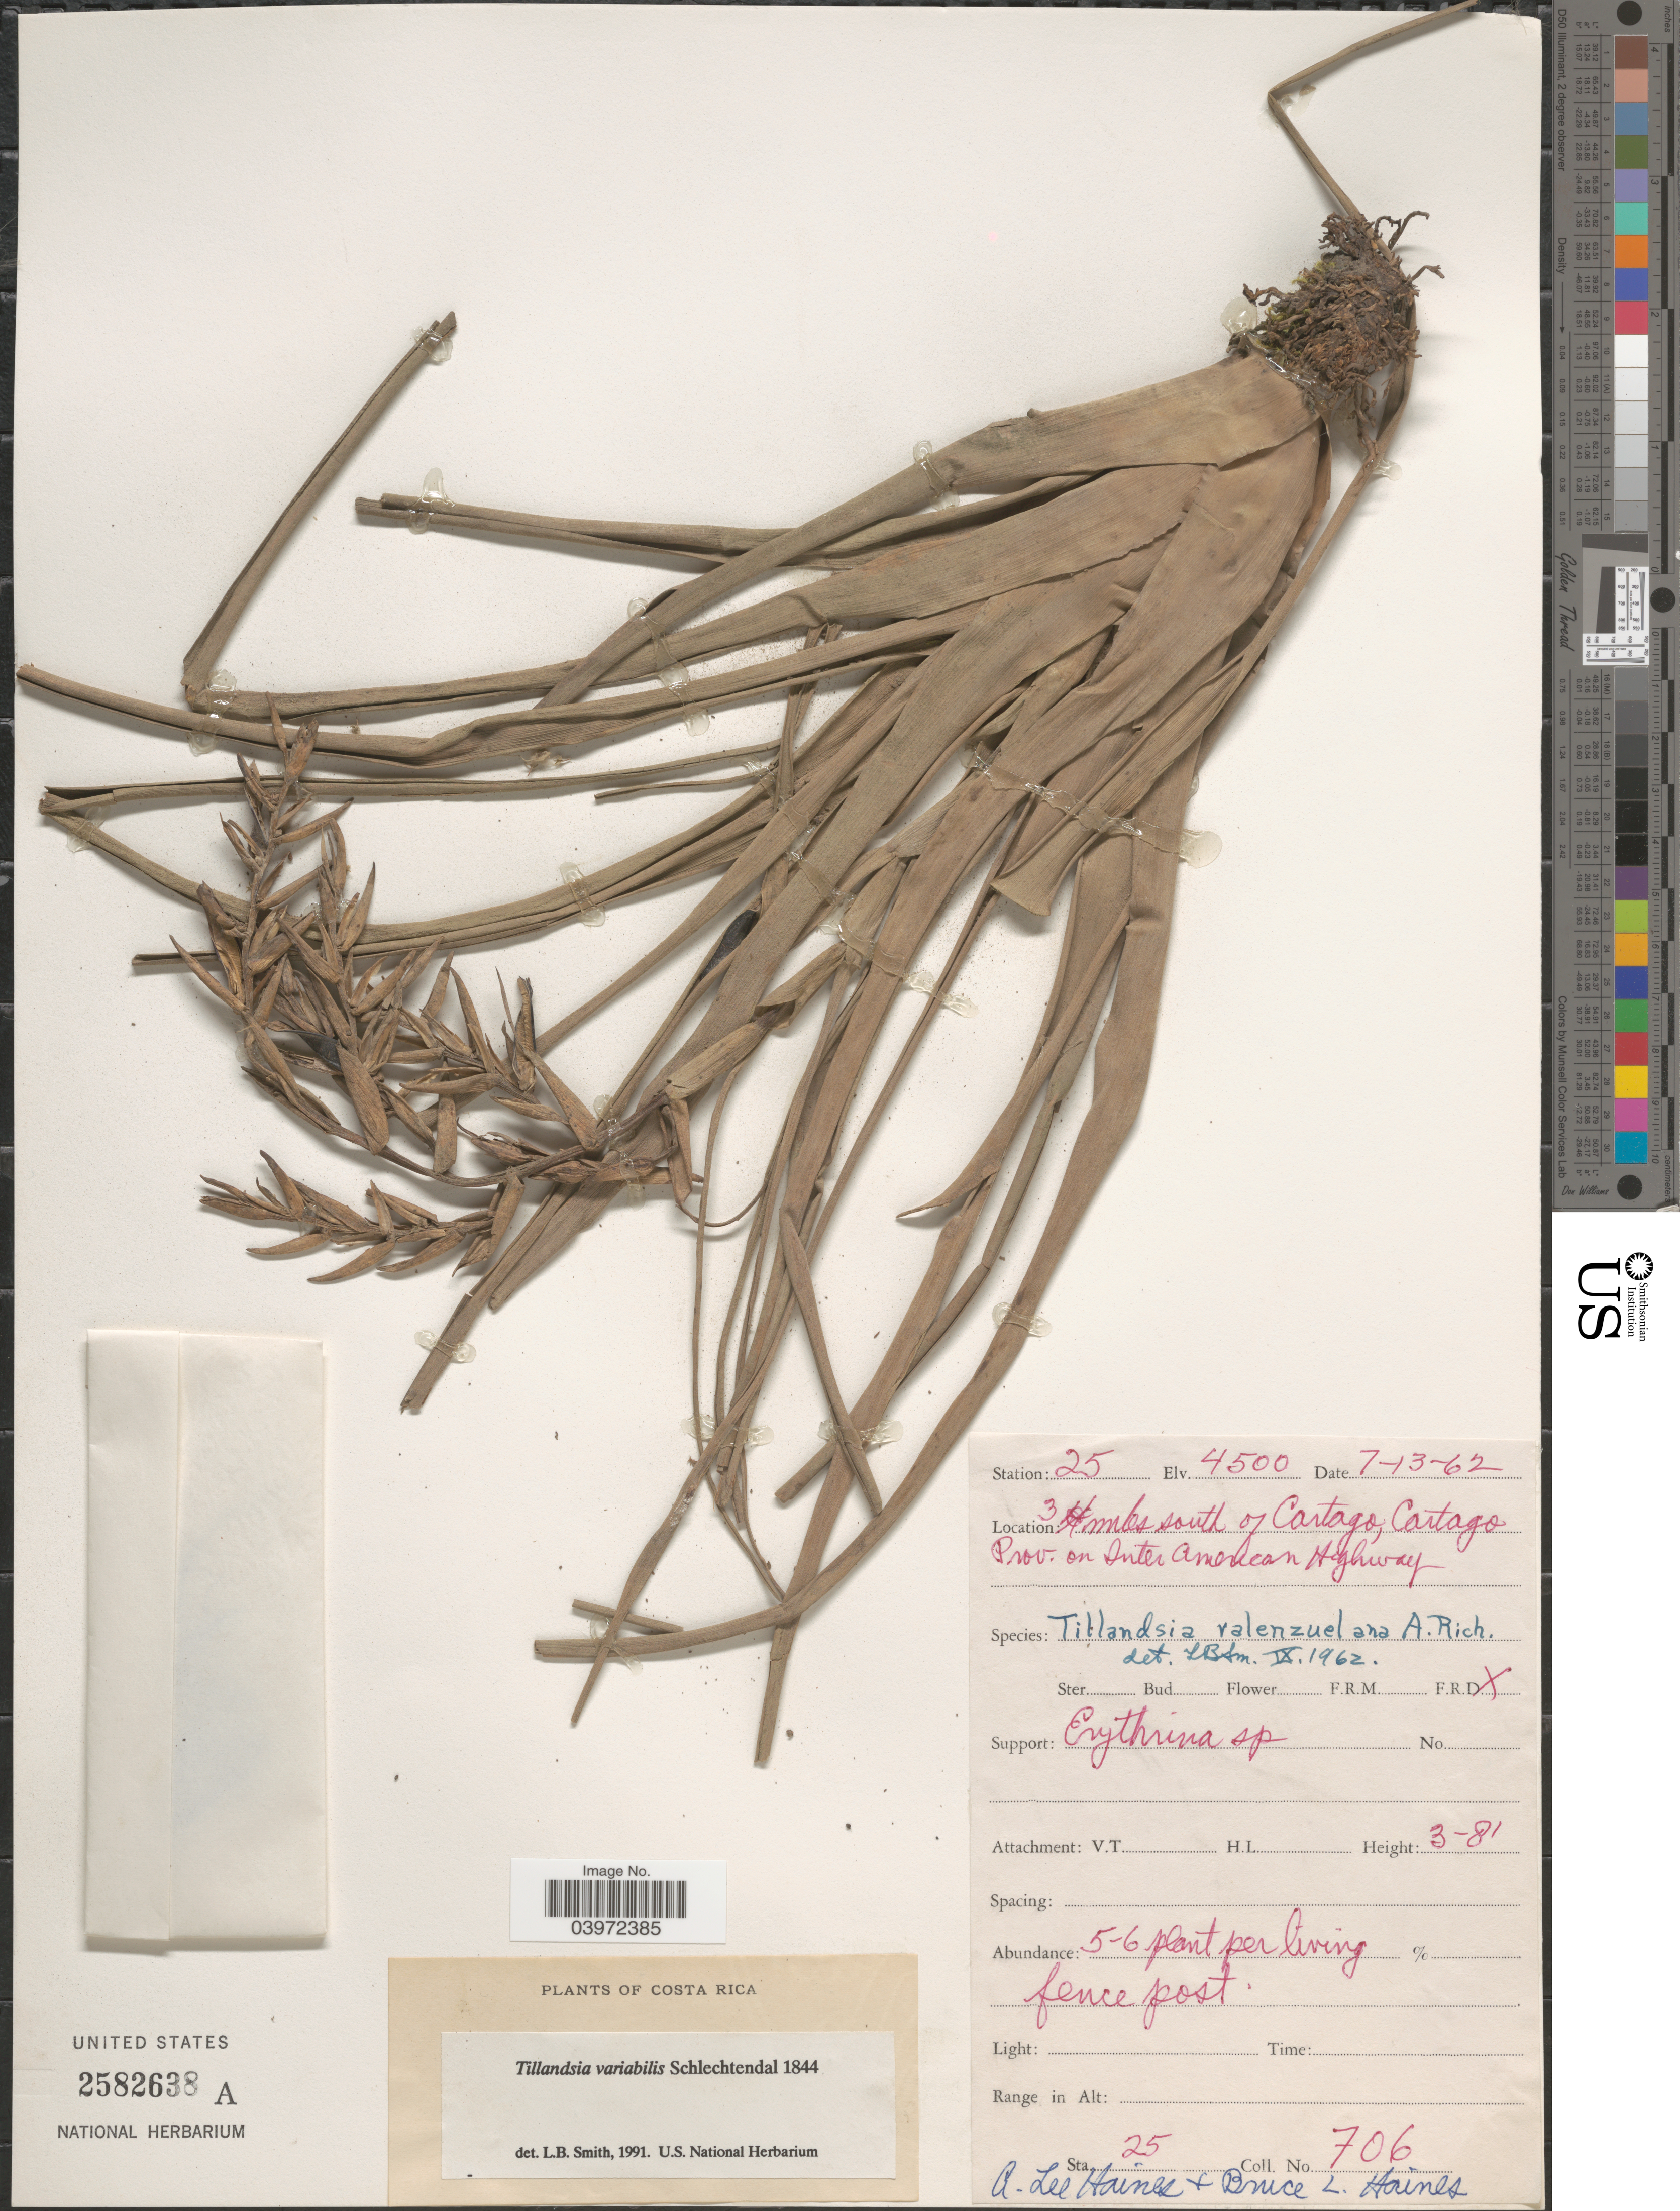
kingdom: Plantae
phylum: Tracheophyta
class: Liliopsida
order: Poales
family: Bromeliaceae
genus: Tillandsia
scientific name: Tillandsia variabilis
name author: Schltdl.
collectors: A. L. Haines & B. L. Haines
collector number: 706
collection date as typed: Transcribed d/m/y: 13/7/62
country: Costa Rica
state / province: Cartago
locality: Station: 25 [unsure placement] 3 miles south of Cartago, Cartago Prov. on Inter American Highway.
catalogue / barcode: US 2582638A